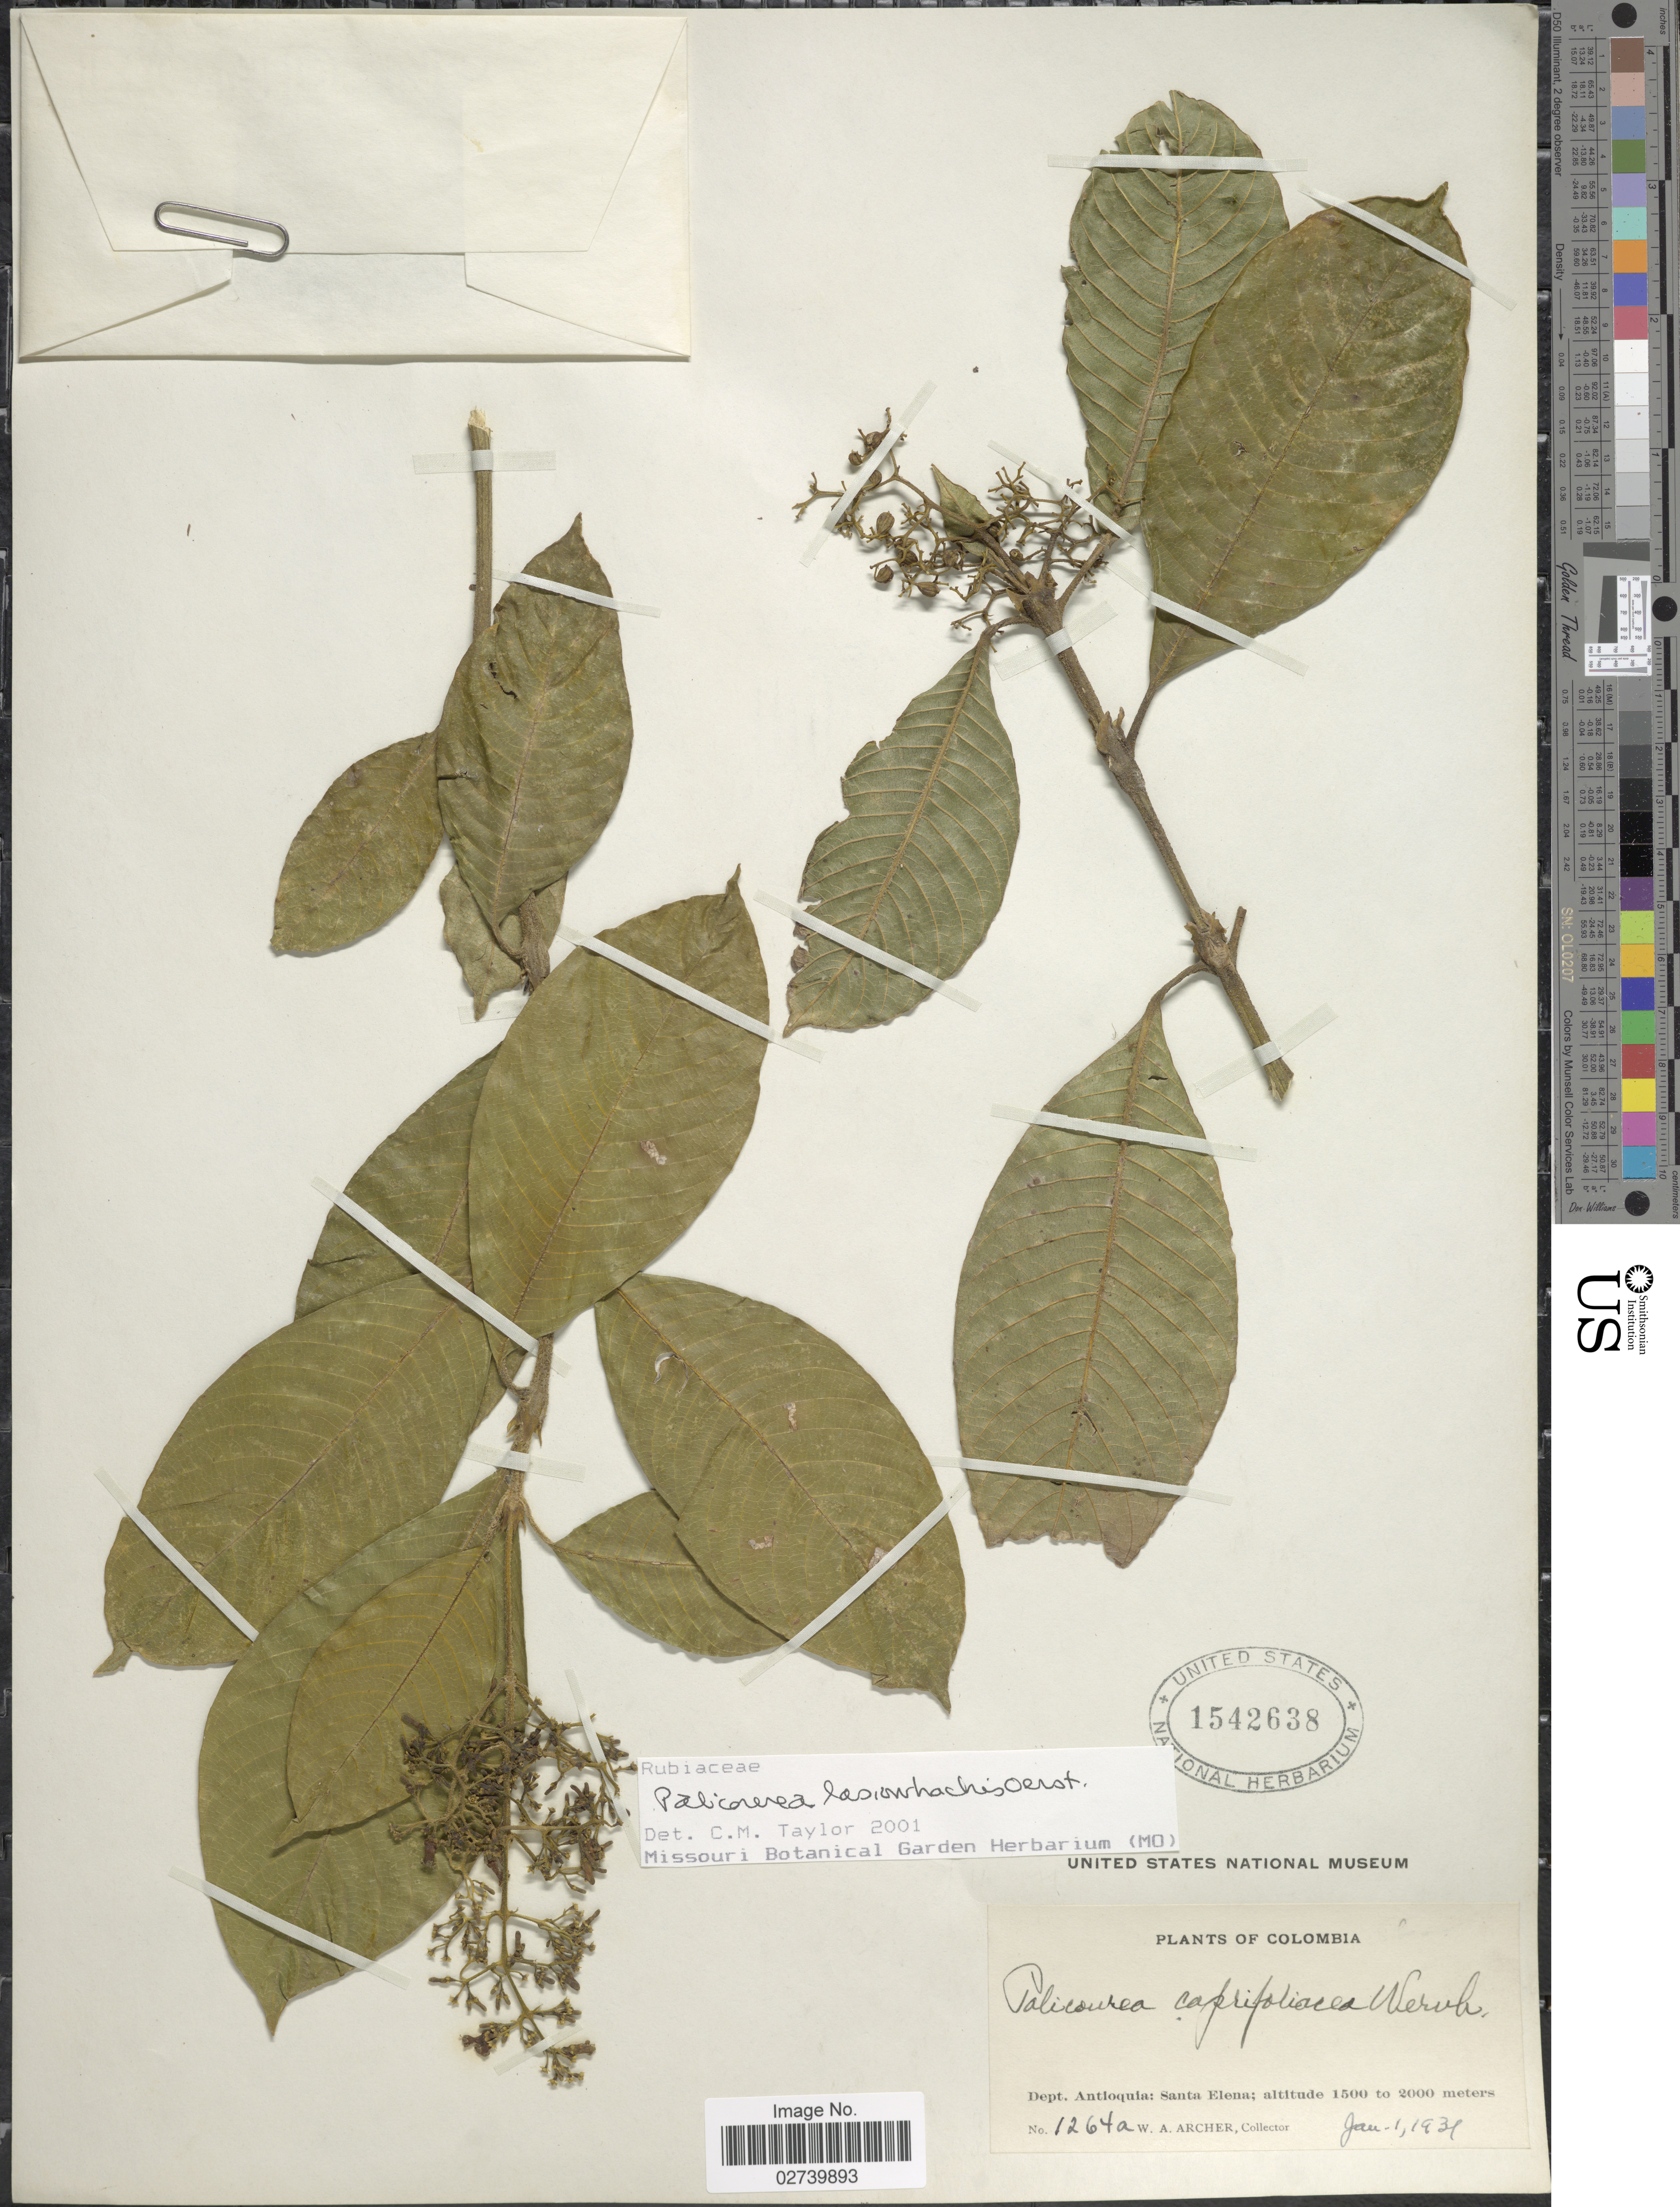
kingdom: Plantae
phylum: Tracheophyta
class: Magnoliopsida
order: Gentianales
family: Rubiaceae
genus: Palicourea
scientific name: Palicourea lasiorrhachis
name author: Oerst.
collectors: W. A. Archer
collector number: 1264a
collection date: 1931-01-01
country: Colombia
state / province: Antioquia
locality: Santa Elena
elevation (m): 1500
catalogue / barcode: US 1542638